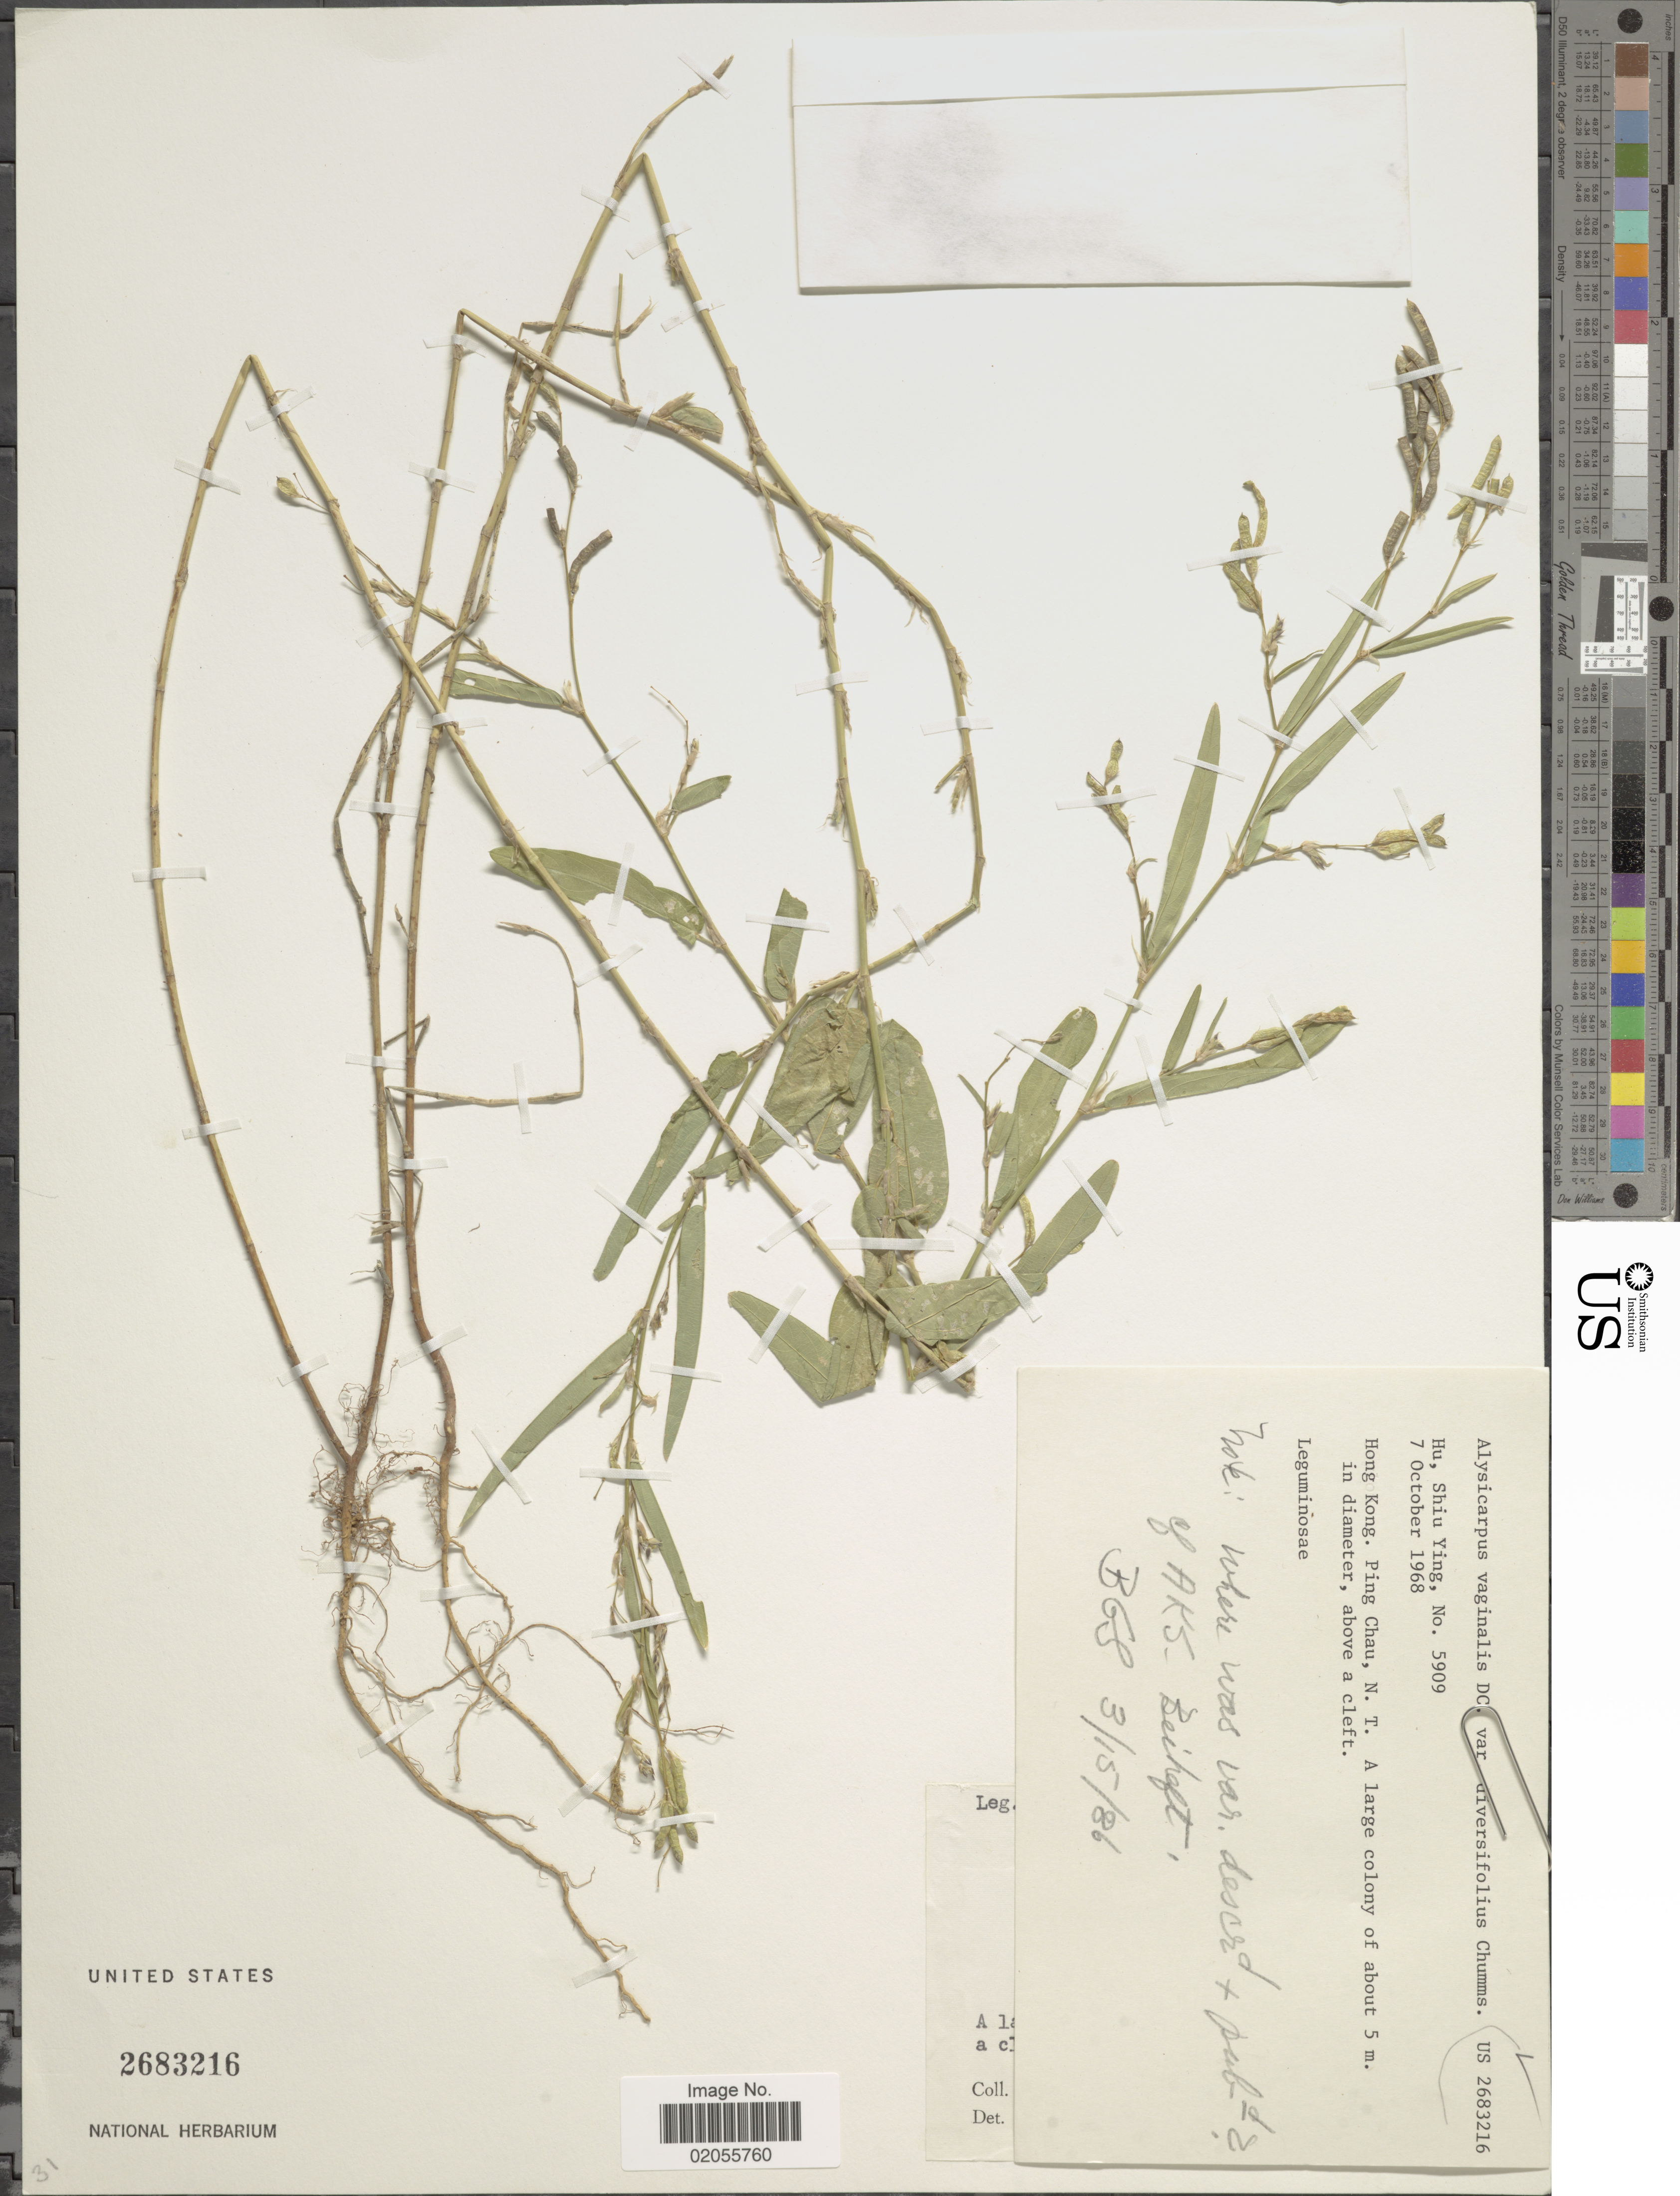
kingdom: Plantae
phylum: Tracheophyta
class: Magnoliopsida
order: Fabales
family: Fabaceae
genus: Alysicarpus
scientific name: Alysicarpus vaginalis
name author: (L.) DC.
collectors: S. Y. Hu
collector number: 5909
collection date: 1968-10-07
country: China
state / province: Hong Kong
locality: Ping Chau, N. T.above a cleft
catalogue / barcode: US 2683216